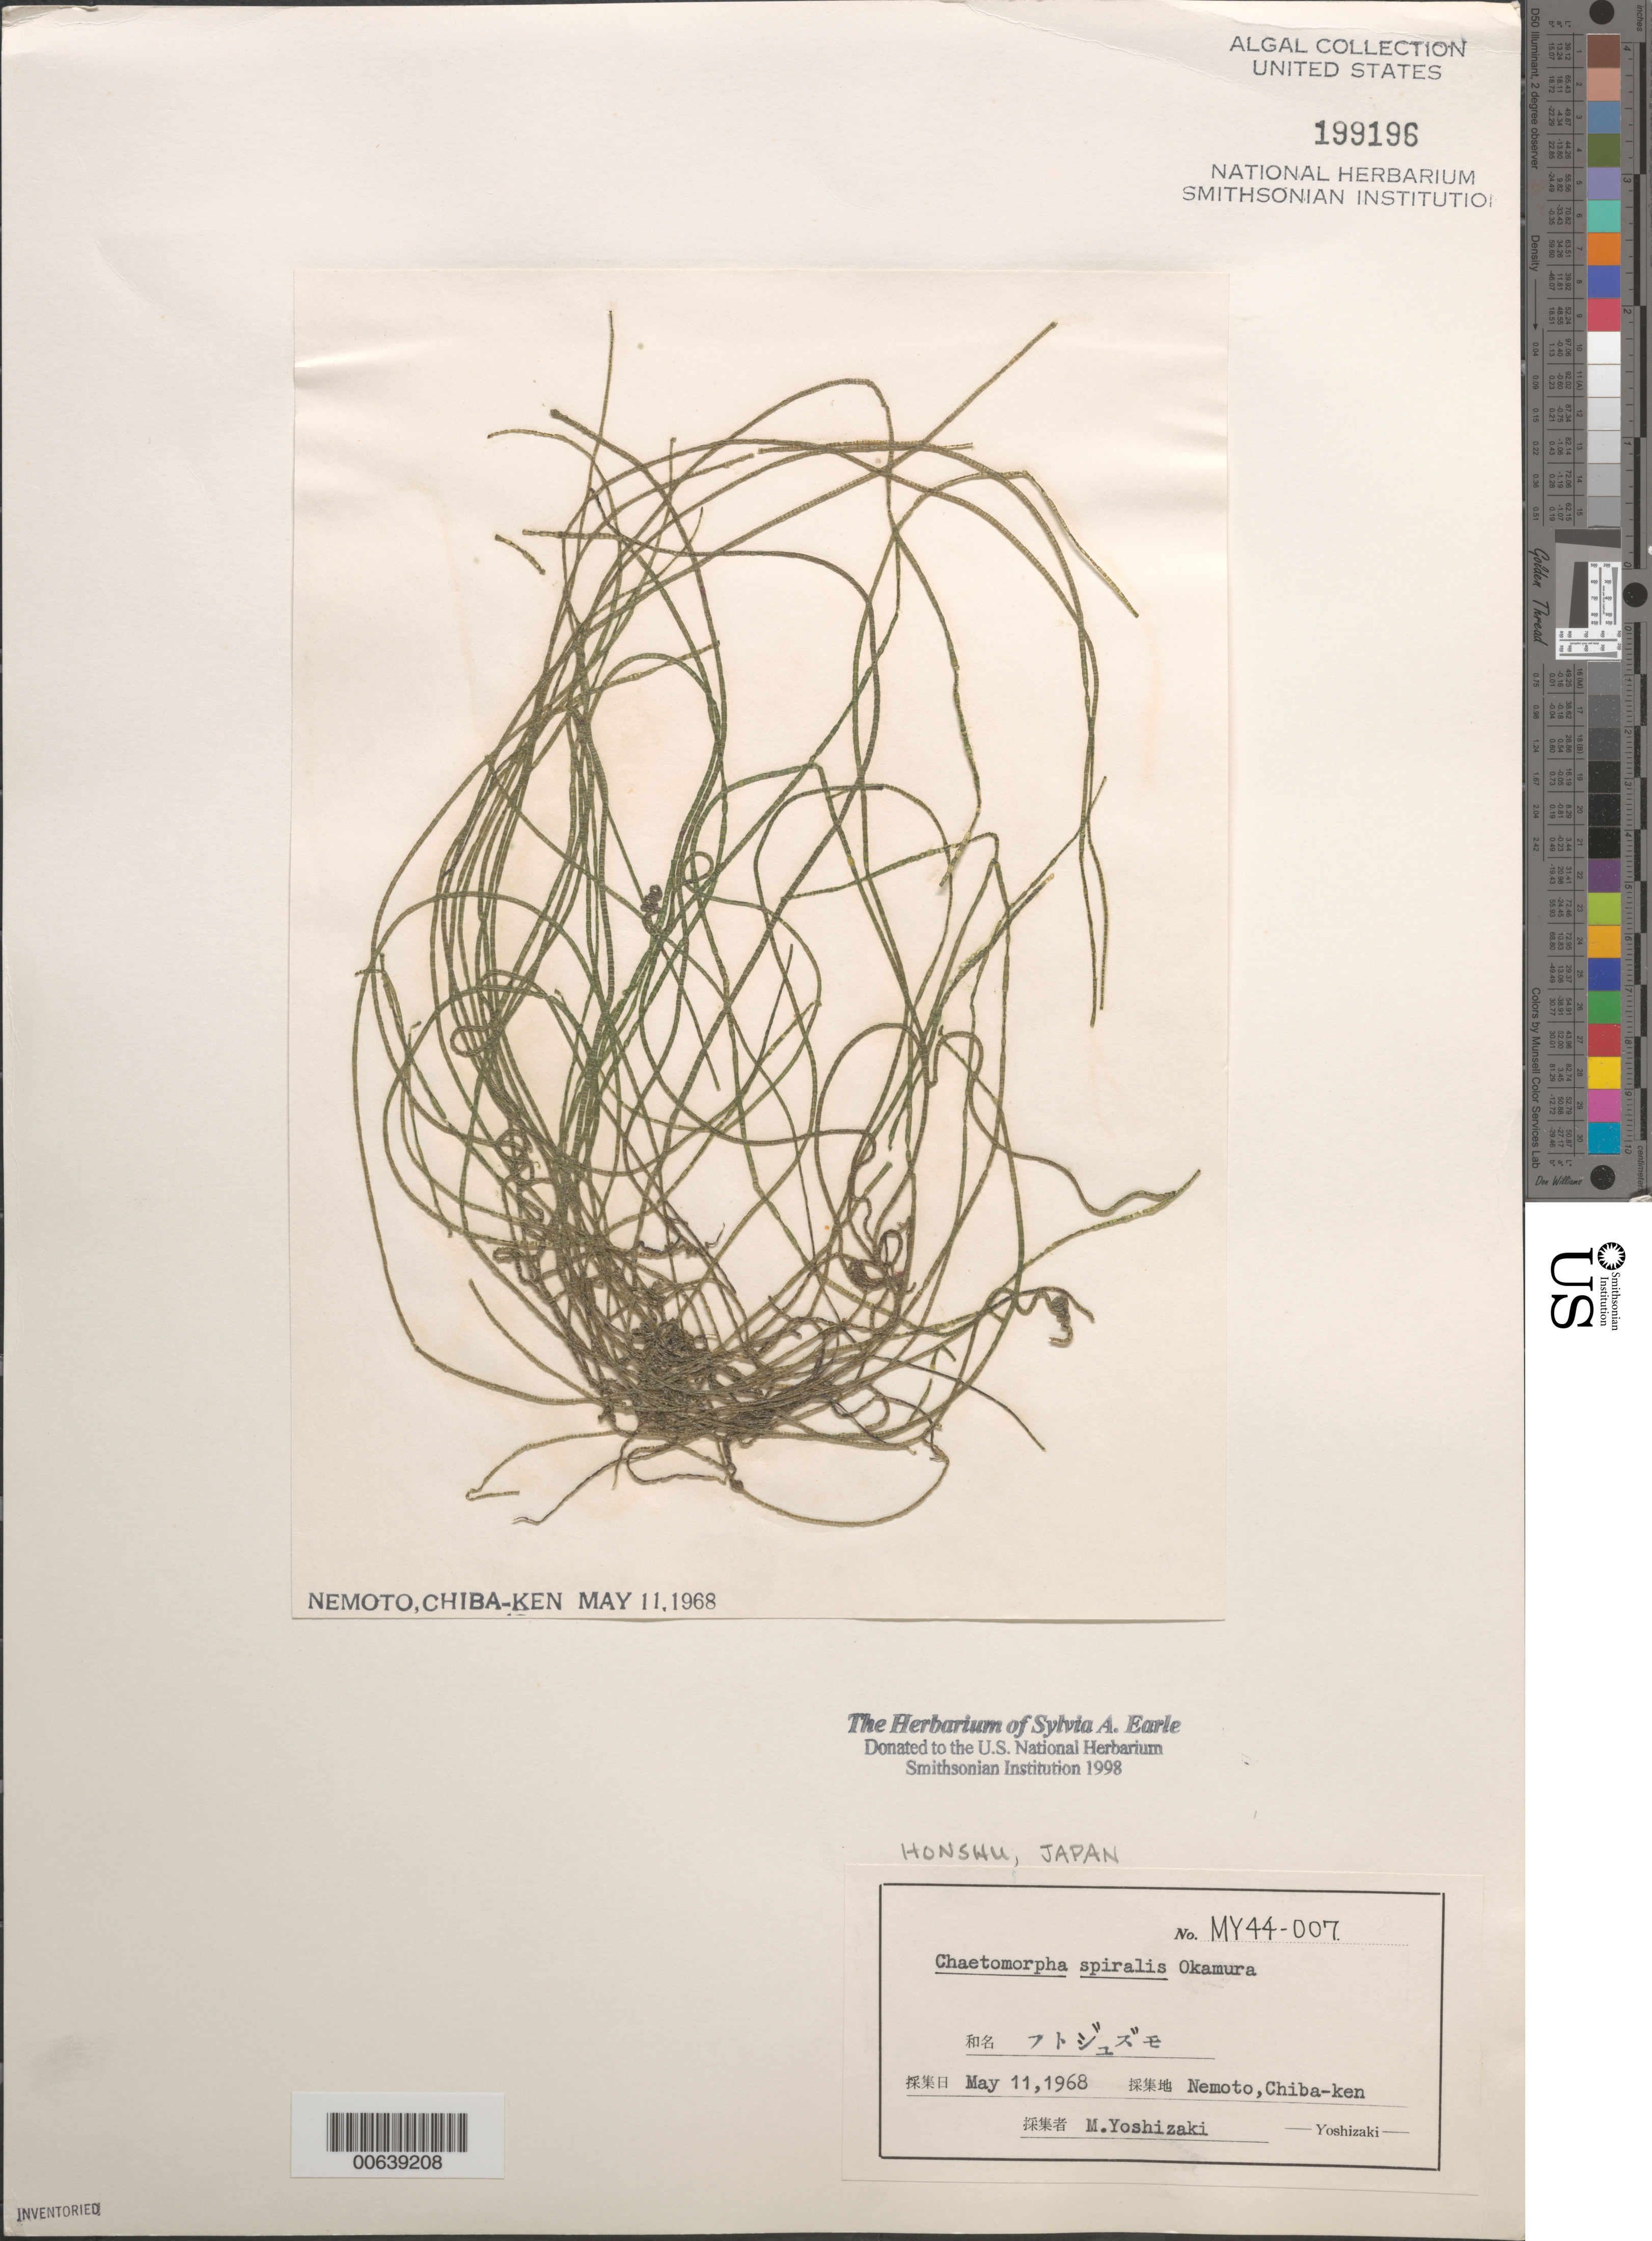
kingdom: Plantae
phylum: Chlorophyta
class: Ulvophyceae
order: Cladophorales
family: Cladophoraceae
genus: Chaetomorpha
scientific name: Chaetomorpha spiralis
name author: Okamura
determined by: Yoshizaki, M.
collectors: M. Yoshizaki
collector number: My 44-007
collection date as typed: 11 May 1968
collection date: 1968-05-11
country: Japan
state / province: Tiba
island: Honshu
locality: Nemoto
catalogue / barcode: US 199196